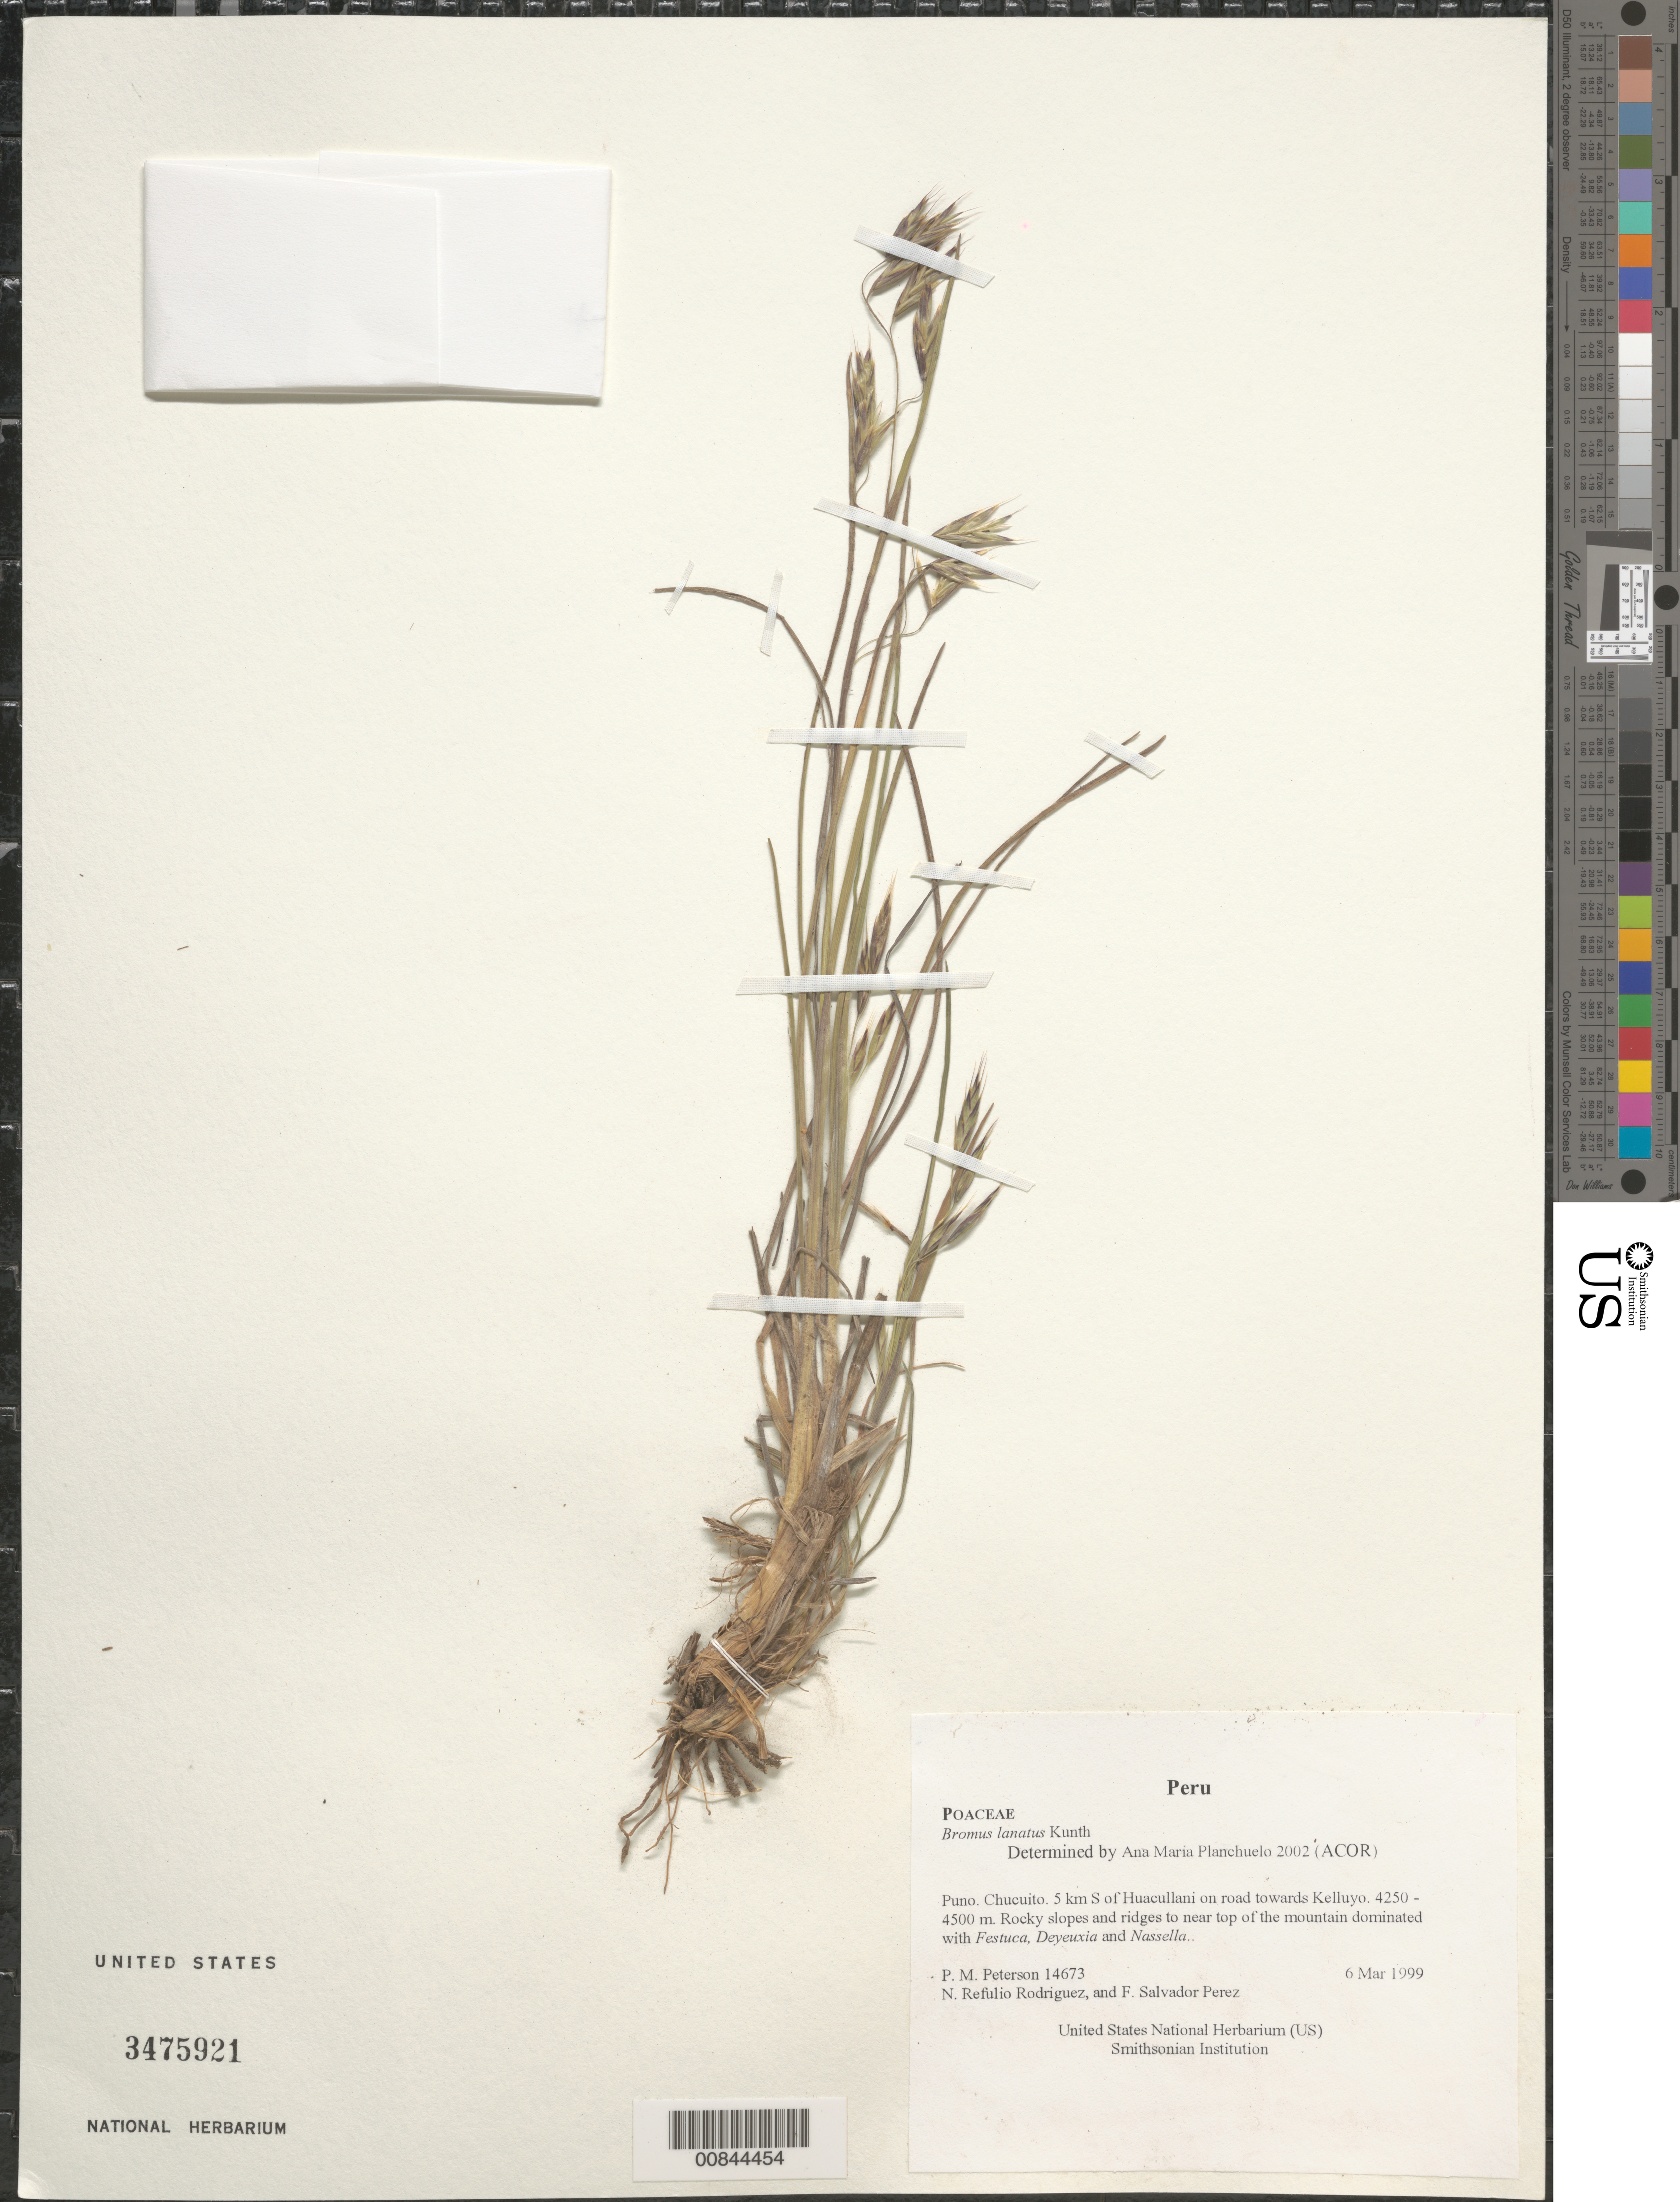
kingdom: Plantae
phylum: Tracheophyta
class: Liliopsida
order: Poales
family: Poaceae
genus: Bromus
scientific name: Bromus lanatus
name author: Kunth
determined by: Planchuelo, A. M.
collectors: P. M. Peterson, N. Refulio-Rodríguez & F. Salvador Perez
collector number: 14673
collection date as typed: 06 Mar 1999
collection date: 1999-03-06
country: Peru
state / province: Puno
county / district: Chucuito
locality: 5 km S of Huacullani on road towards Kelluyo.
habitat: Rocky slopes and ridges to near top of the mountain dominated with Festuca, Deyeuxia and Nassella.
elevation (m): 4250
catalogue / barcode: US 3475921